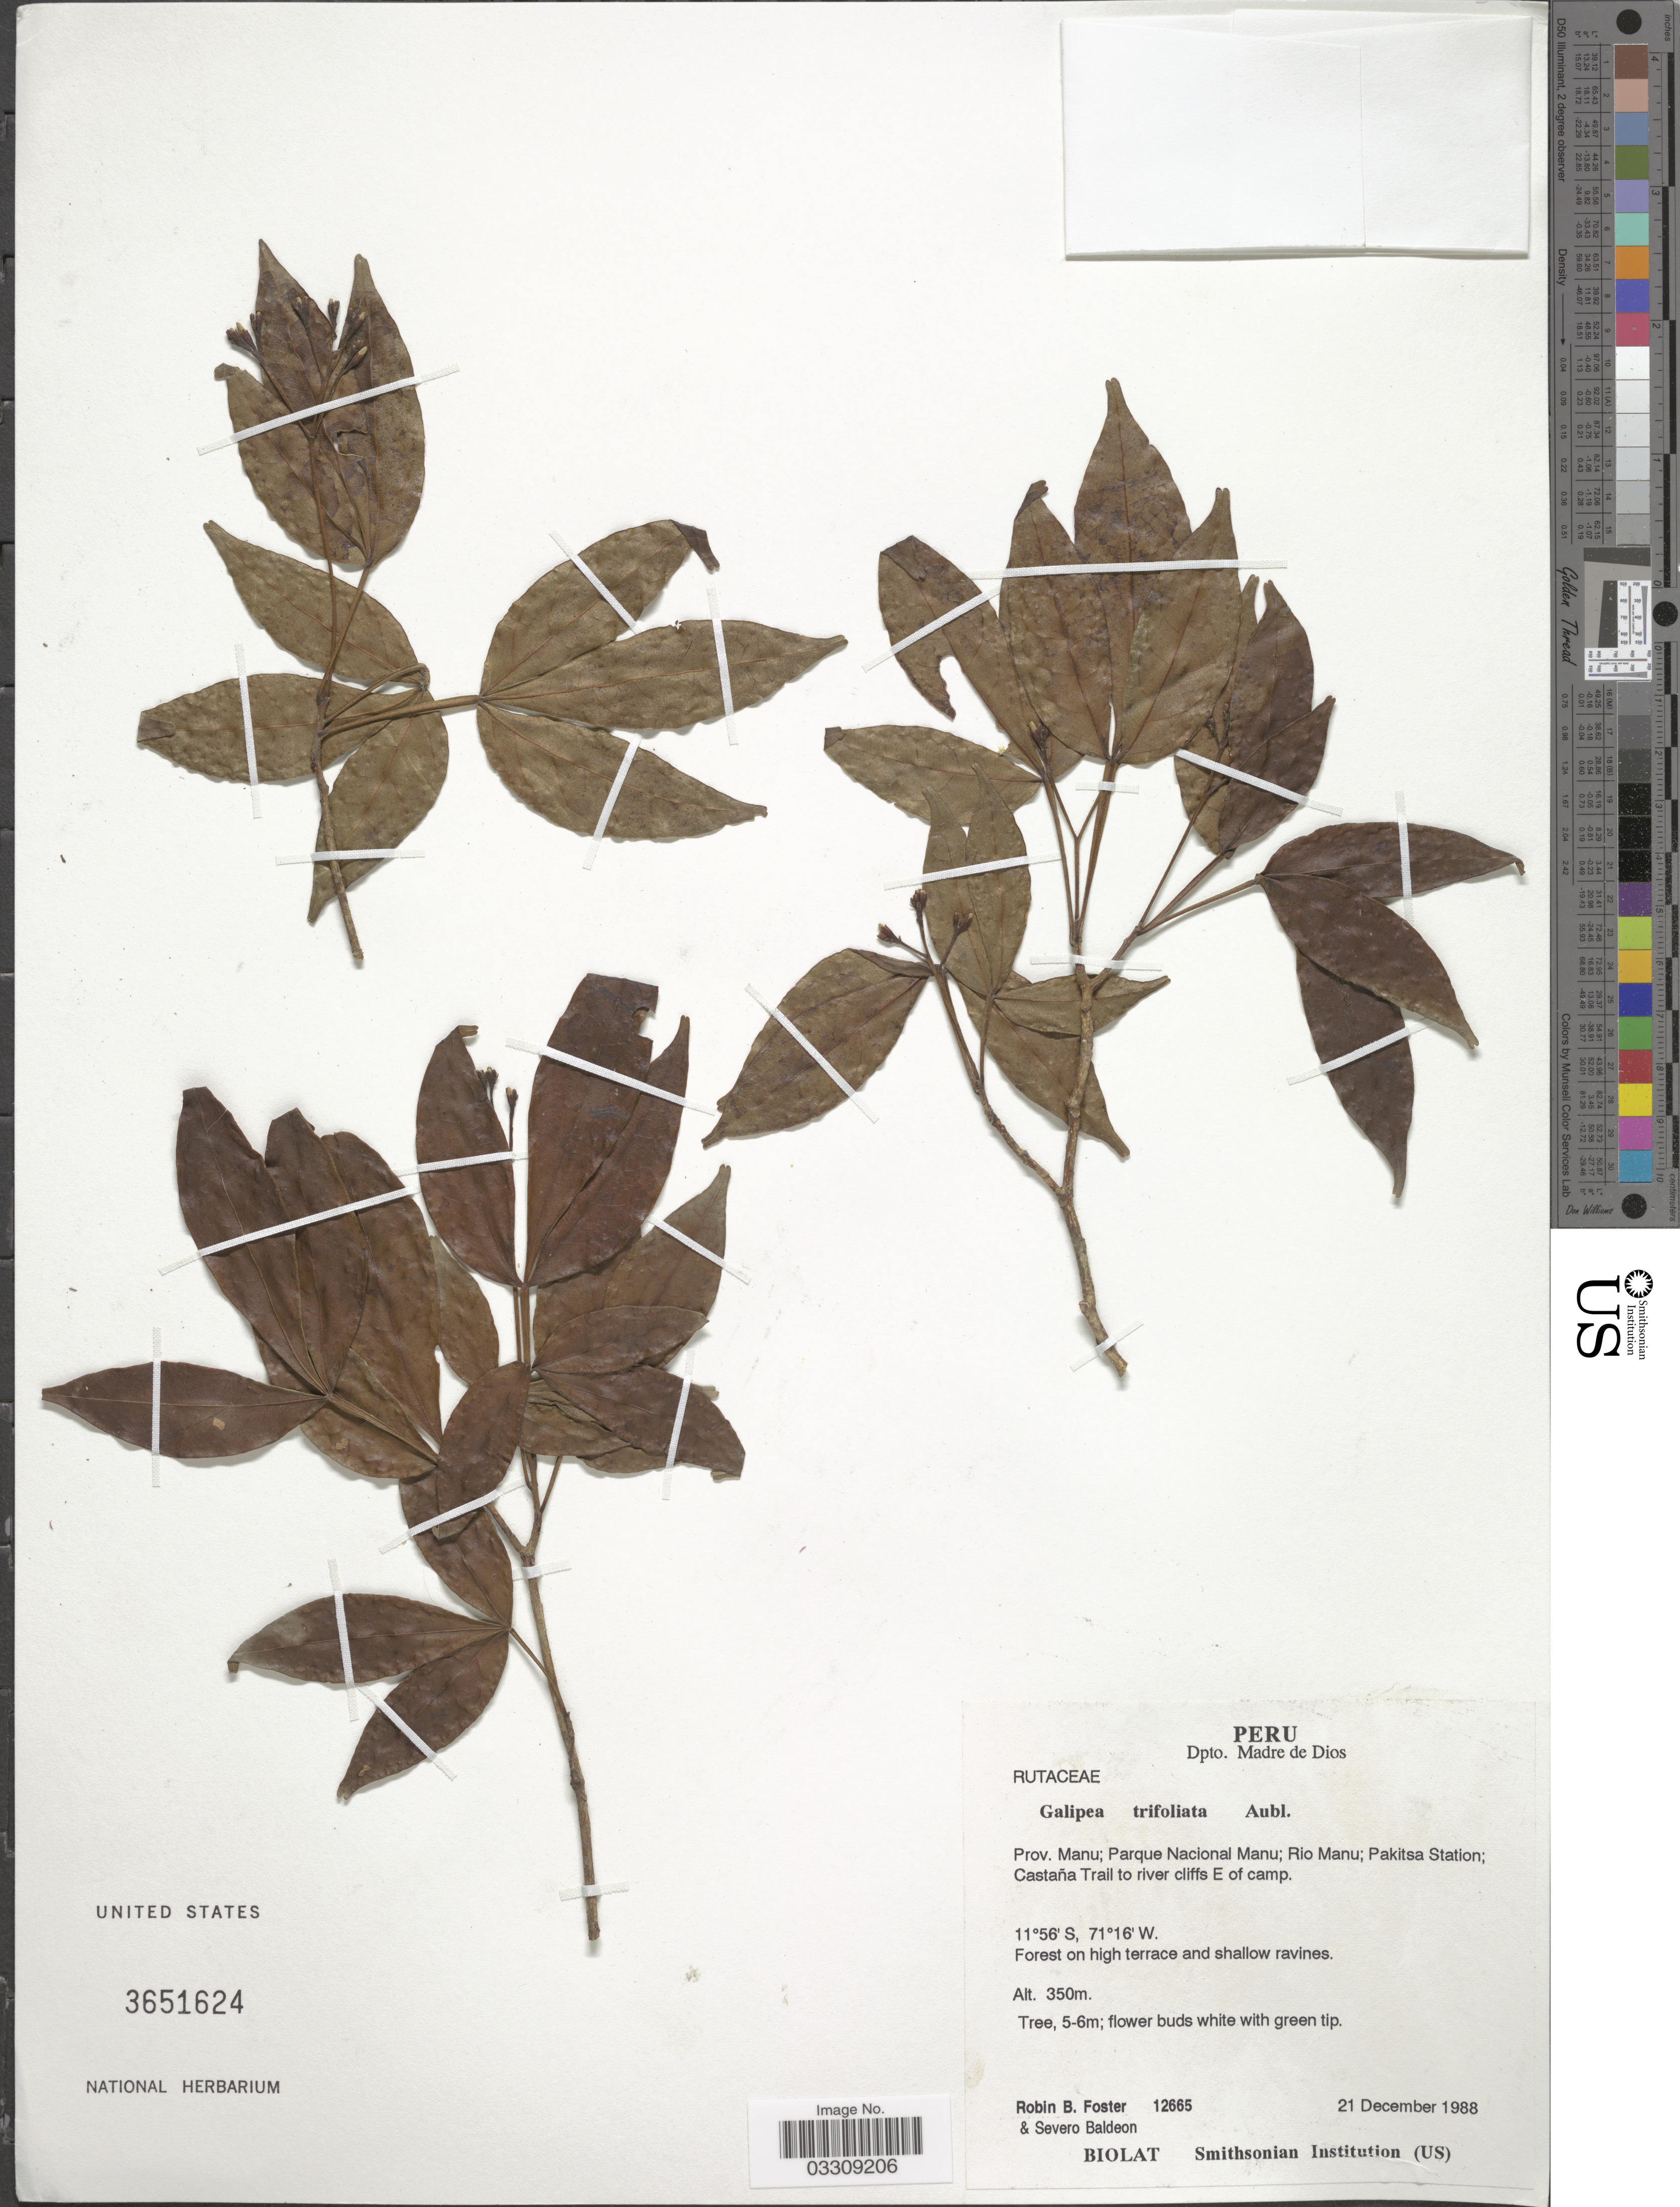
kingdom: Plantae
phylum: Tracheophyta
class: Magnoliopsida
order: Sapindales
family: Rutaceae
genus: Galipea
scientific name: Galipea trifoliata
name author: Aubl.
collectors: R. B. Foster & S. Baldeon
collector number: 12665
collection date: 1988-12-21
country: Peru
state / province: Madre de Dios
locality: Dpto. Madre de Dios. Prov. Manu; Parque Nacional Manu; Rio Manu; Pakitsa Station; Castaña Trail to river cliffs E of camp.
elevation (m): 350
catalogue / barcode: US 3651624